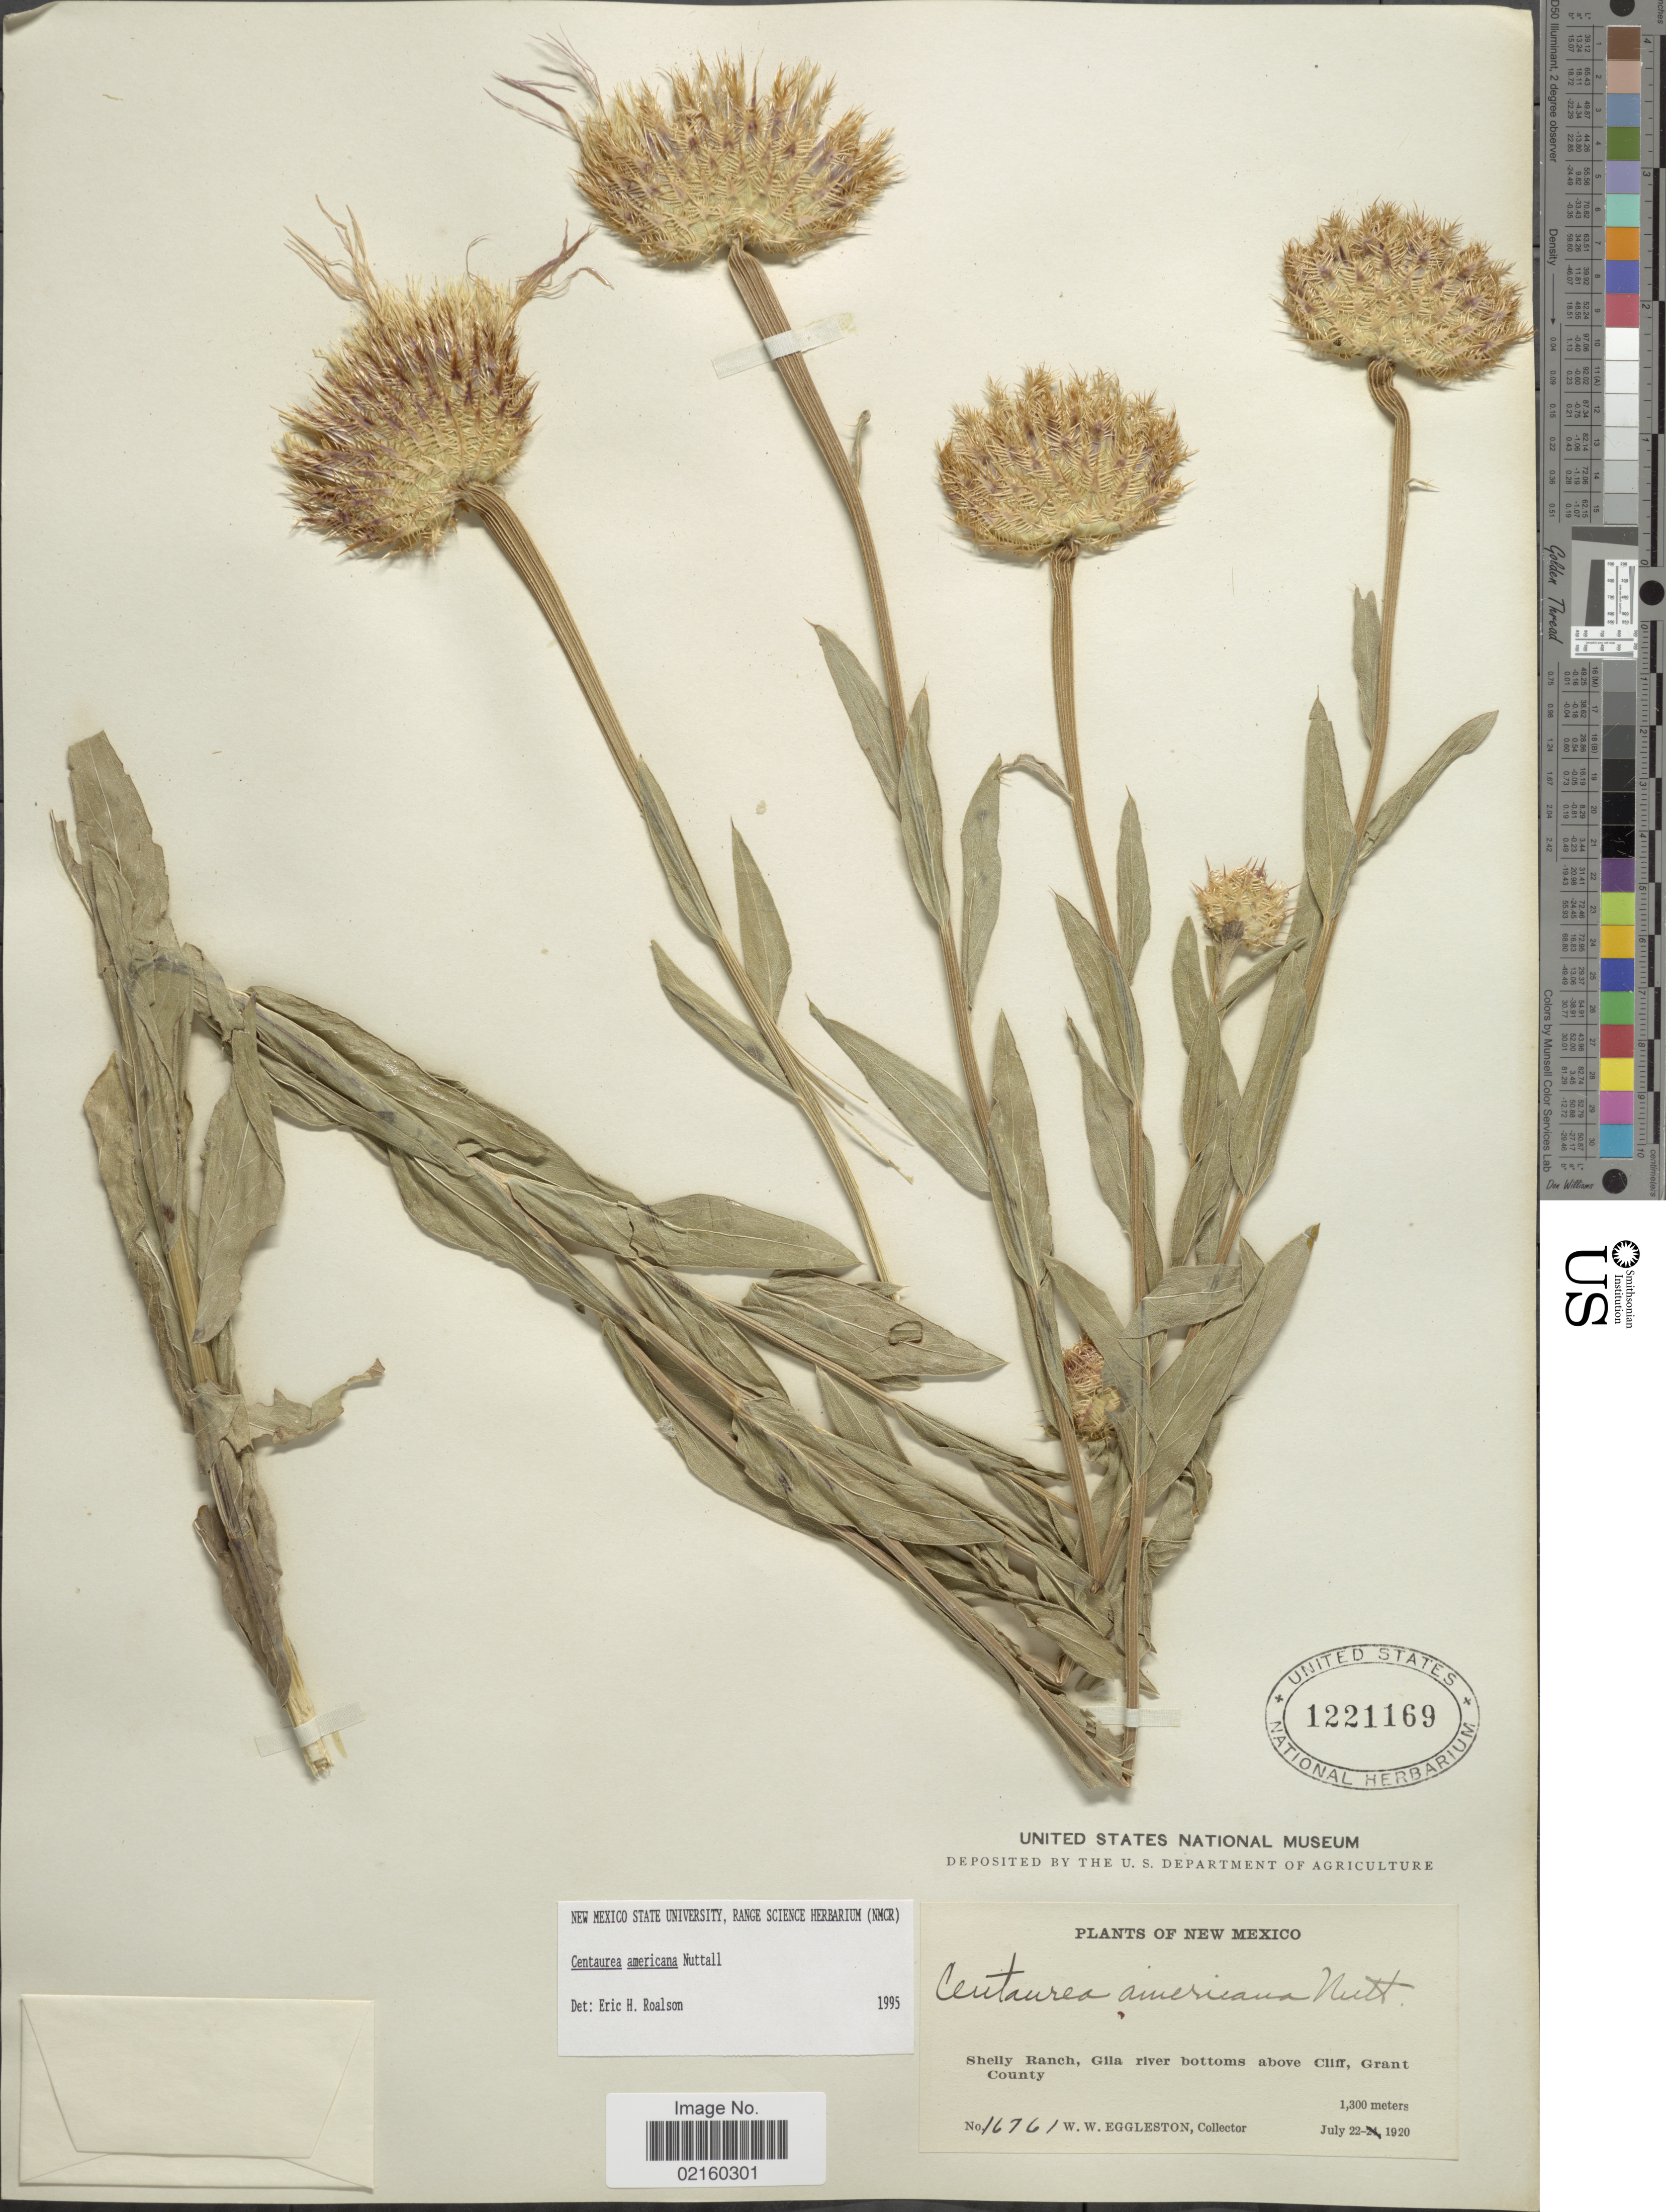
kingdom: Plantae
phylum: Tracheophyta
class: Magnoliopsida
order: Asterales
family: Asteraceae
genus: Plectocephalus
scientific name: Plectocephalus americanus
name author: (Nutt.) D. Don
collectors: W. W. Eggleston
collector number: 16761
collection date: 1920-07-22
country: United States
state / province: New Mexico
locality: Shelly Ranch, Gila river bottoms above Cliff, Grant County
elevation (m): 1300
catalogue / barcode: US 1221169